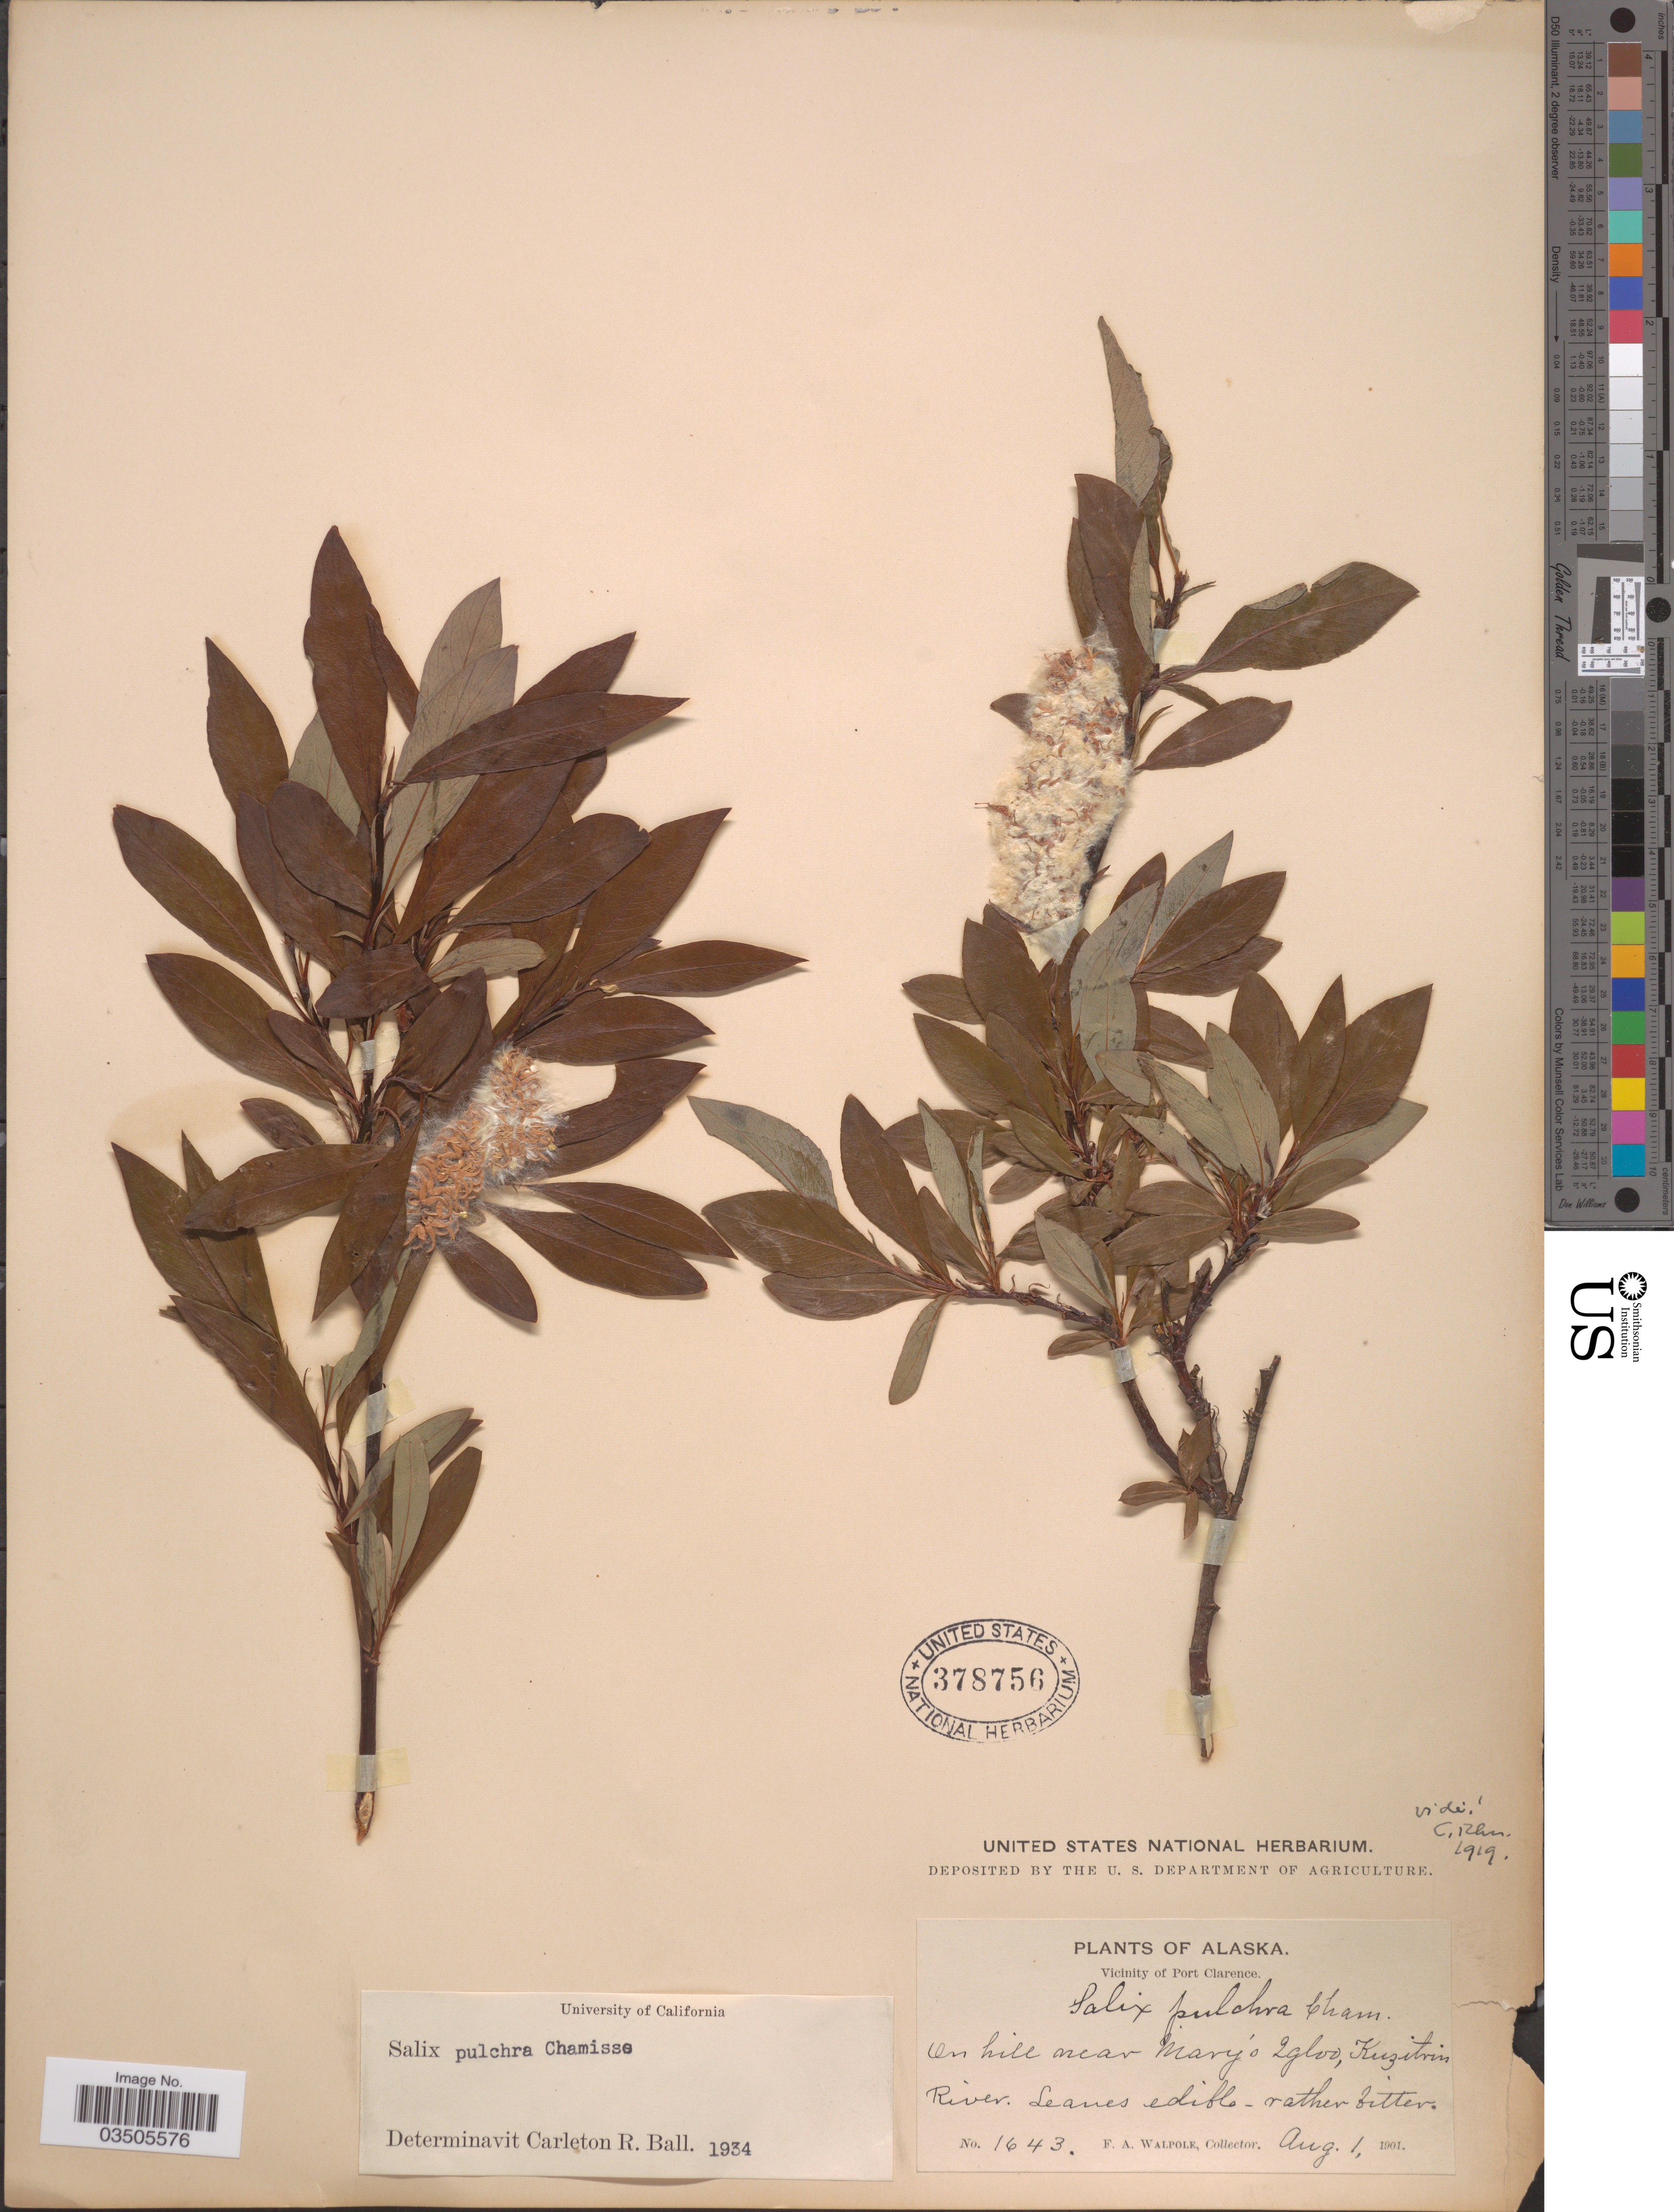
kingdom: Plantae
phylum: Tracheophyta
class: Magnoliopsida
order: Malpighiales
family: Salicaceae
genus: Salix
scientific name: Salix pulchra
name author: Cham.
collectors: F. Walpole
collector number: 1643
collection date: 1901-08-01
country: United States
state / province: Alaska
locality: Vicinity of Port Clarence. On hill near Mary's Igloo, Kuzitrin River.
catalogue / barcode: US 378756